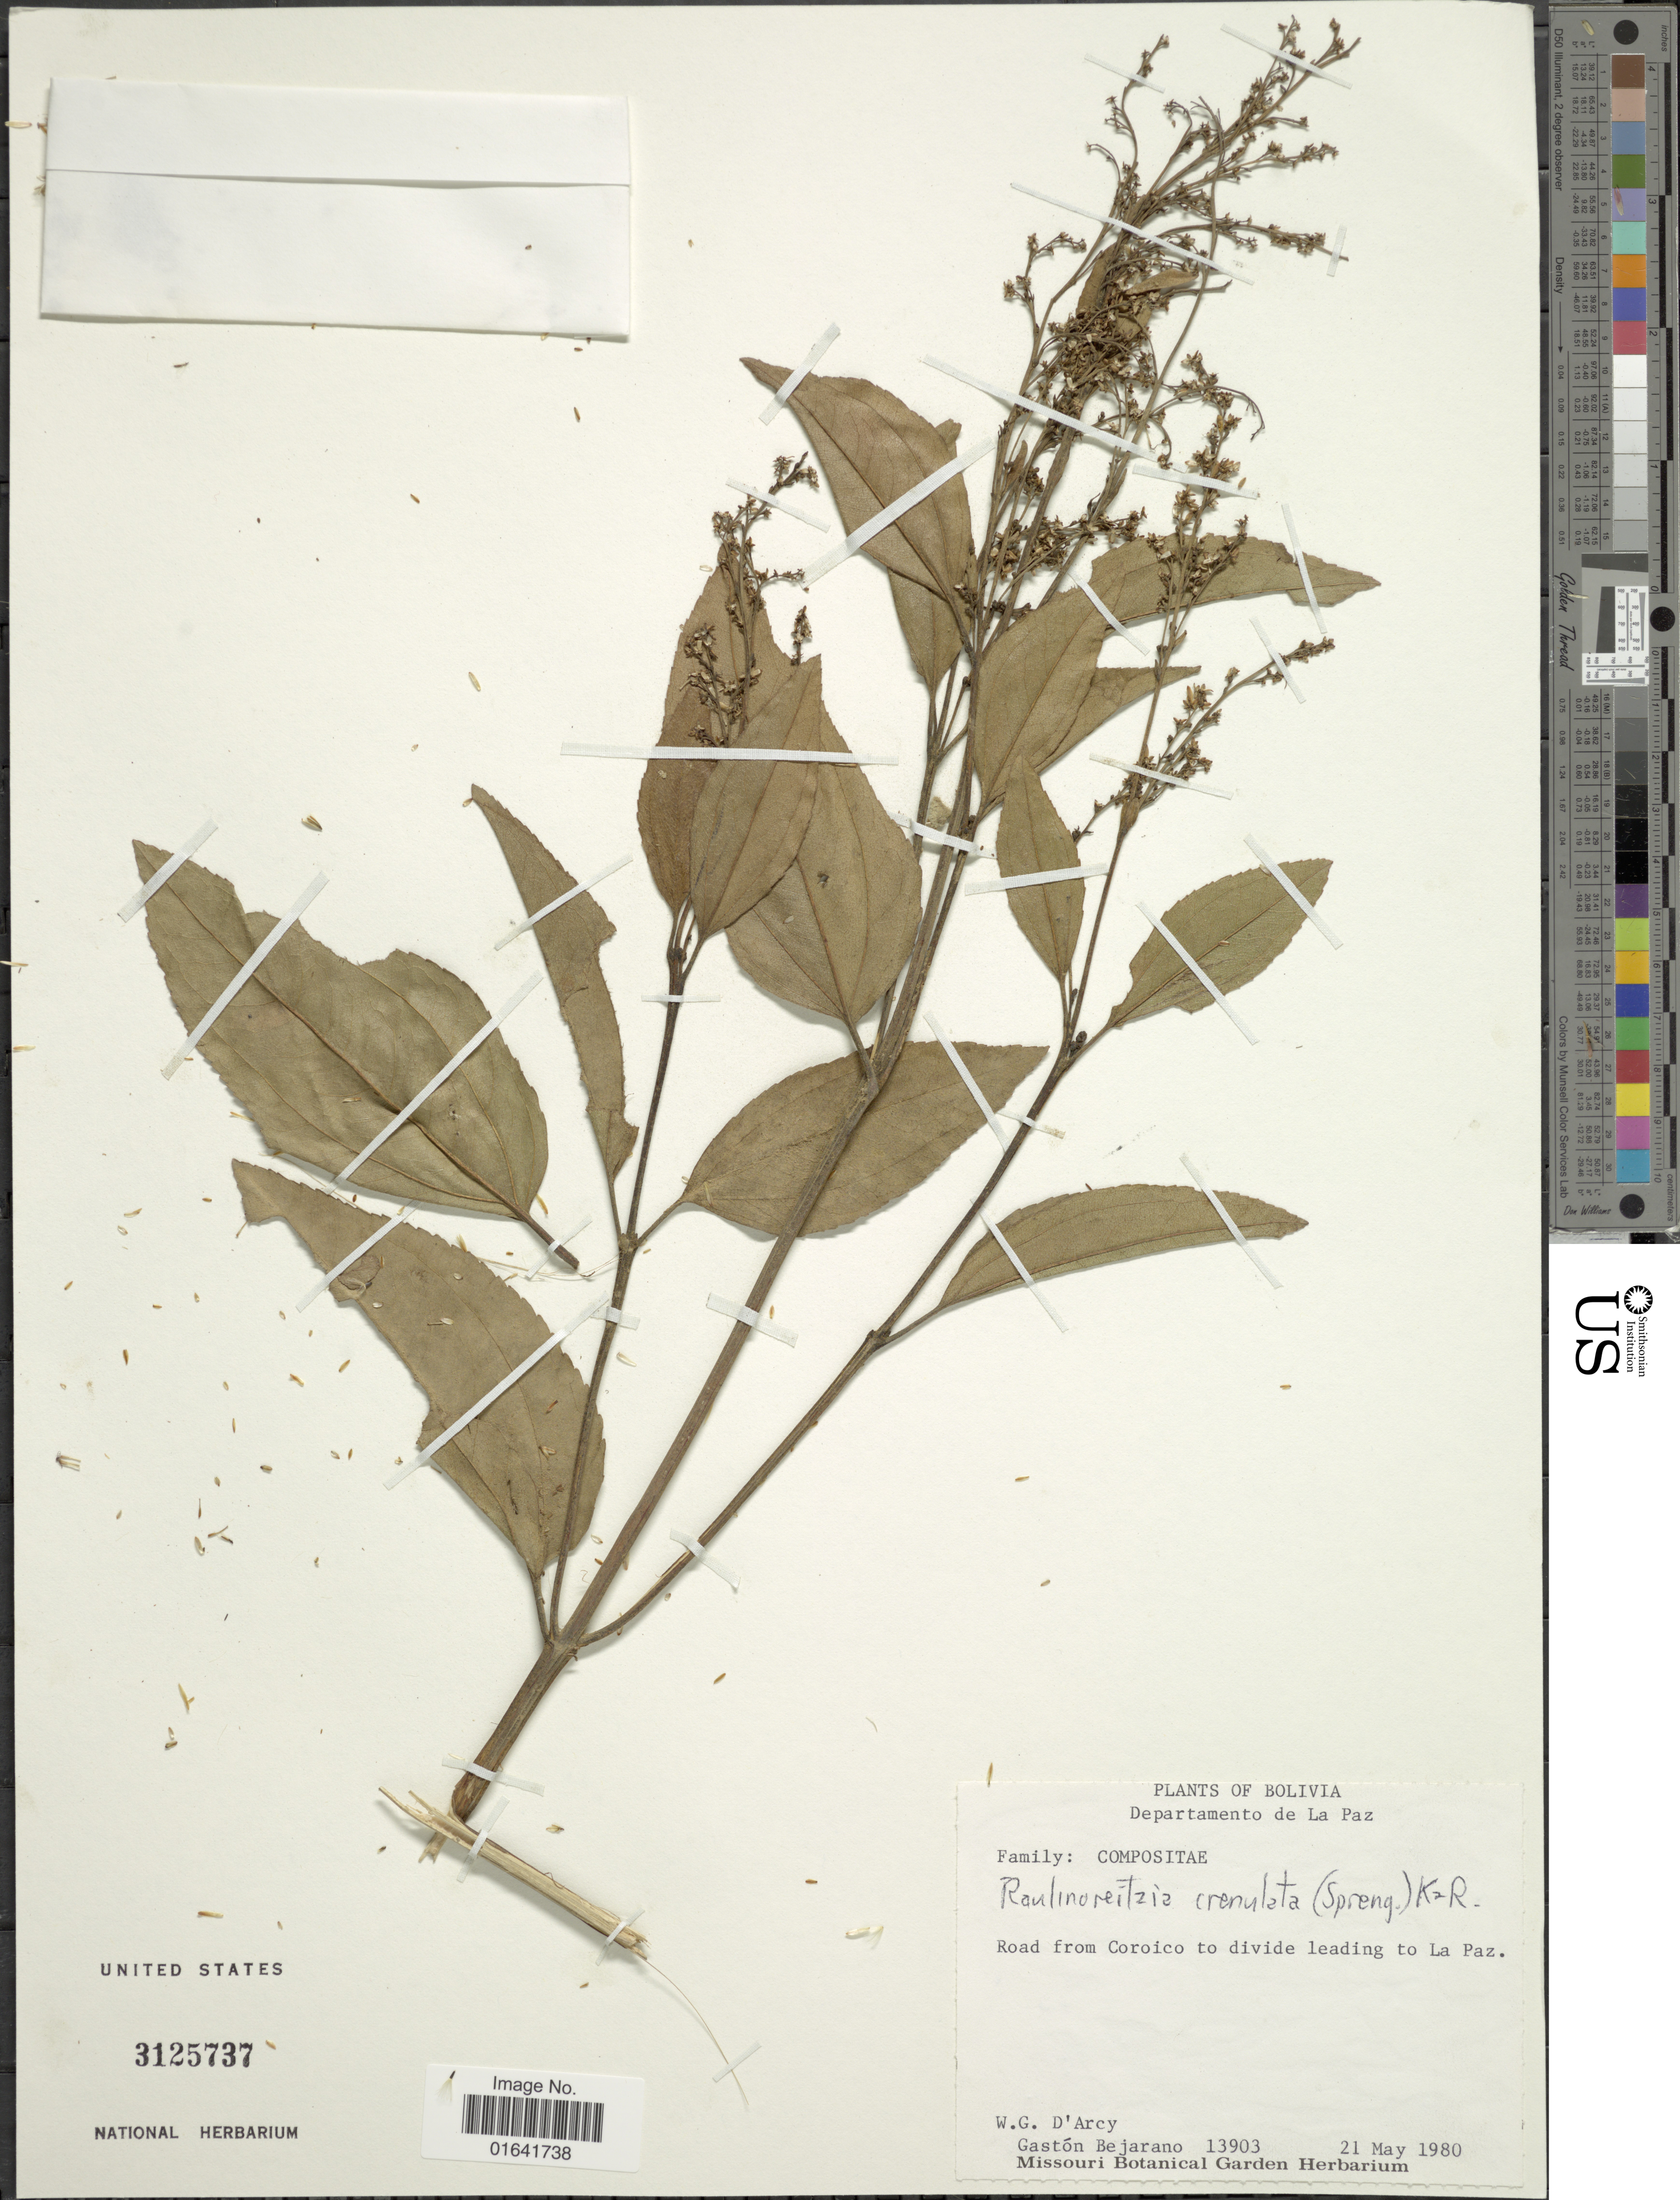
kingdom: Plantae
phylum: Tracheophyta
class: Magnoliopsida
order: Asterales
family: Asteraceae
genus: Raulinoreitzia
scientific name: Raulinoreitzia crenulata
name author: (Spreng.) R.M. King & H. Rob.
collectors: W. G. D'Arcy & G. Bejarano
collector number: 13903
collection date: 1980-05-21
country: Bolivia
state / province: La Paz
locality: Road from Coroico to divide leaidng to La Paz.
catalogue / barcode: US 3125737